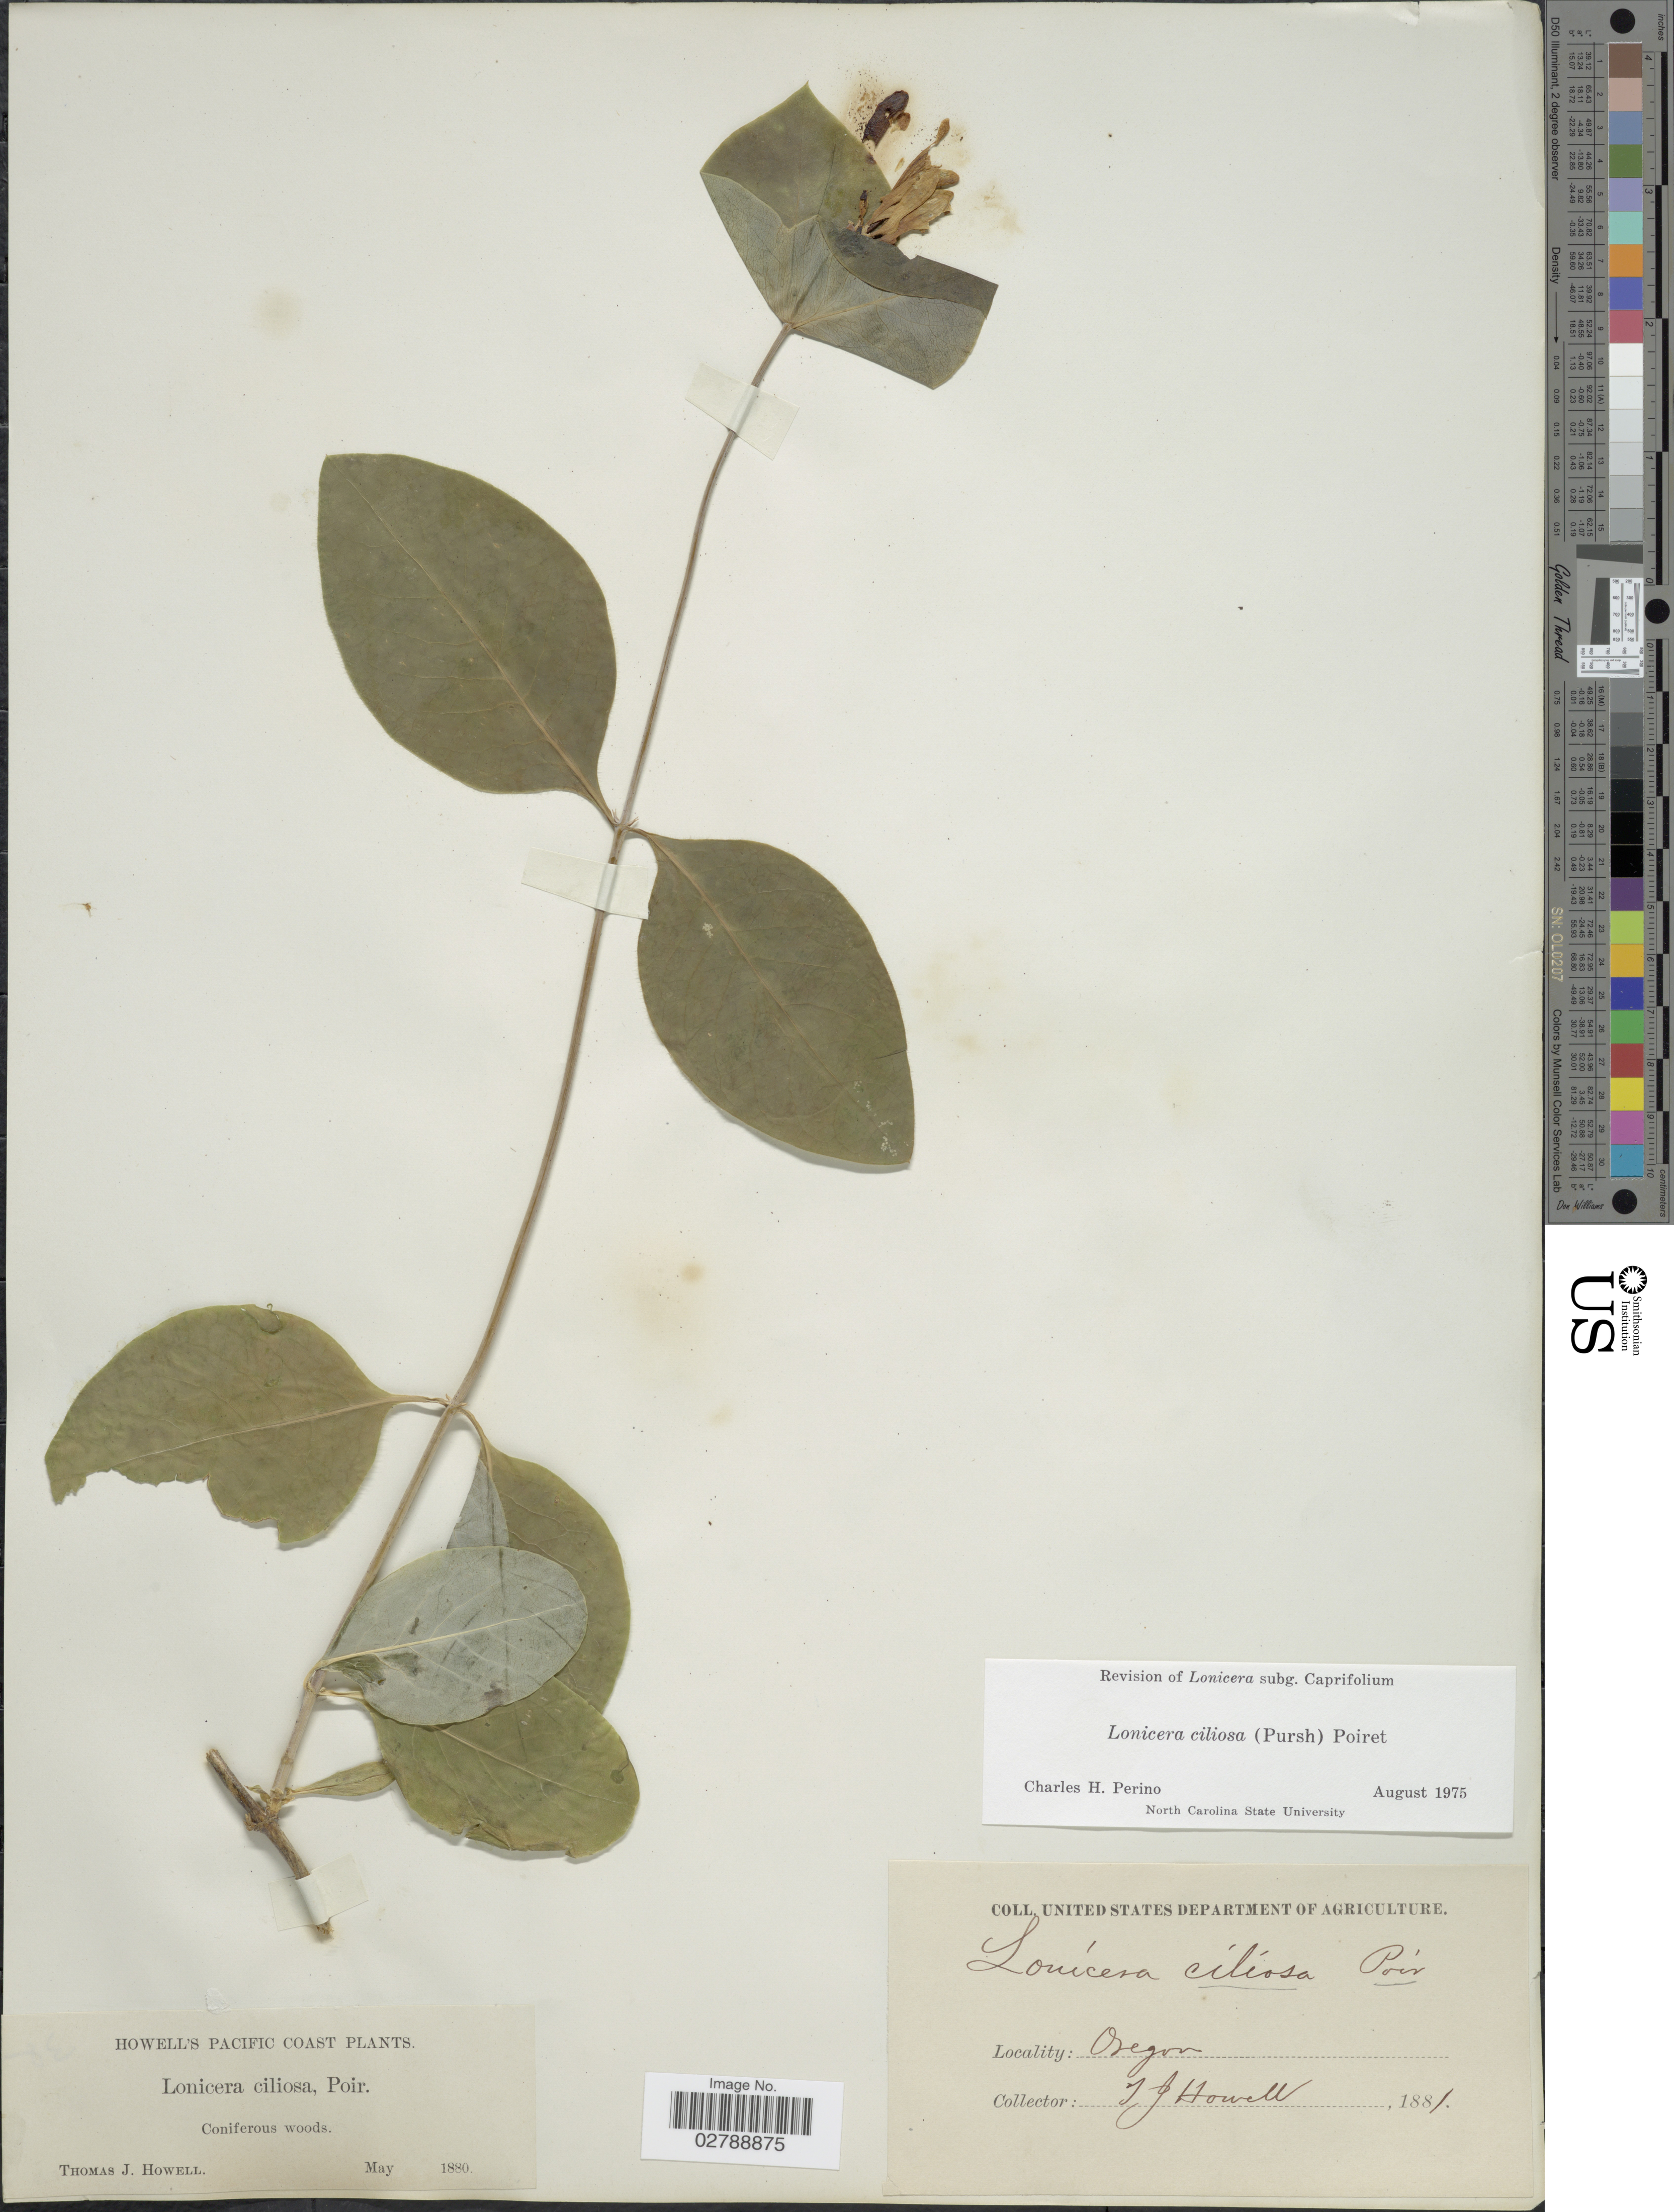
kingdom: Plantae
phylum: Tracheophyta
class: Magnoliopsida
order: Dipsacales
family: Caprifoliaceae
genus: Lonicera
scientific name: Lonicera ciliosa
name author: Poir.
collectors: T. J. Howell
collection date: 1880-05/1881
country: United States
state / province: Oregon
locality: Pacific Coast.